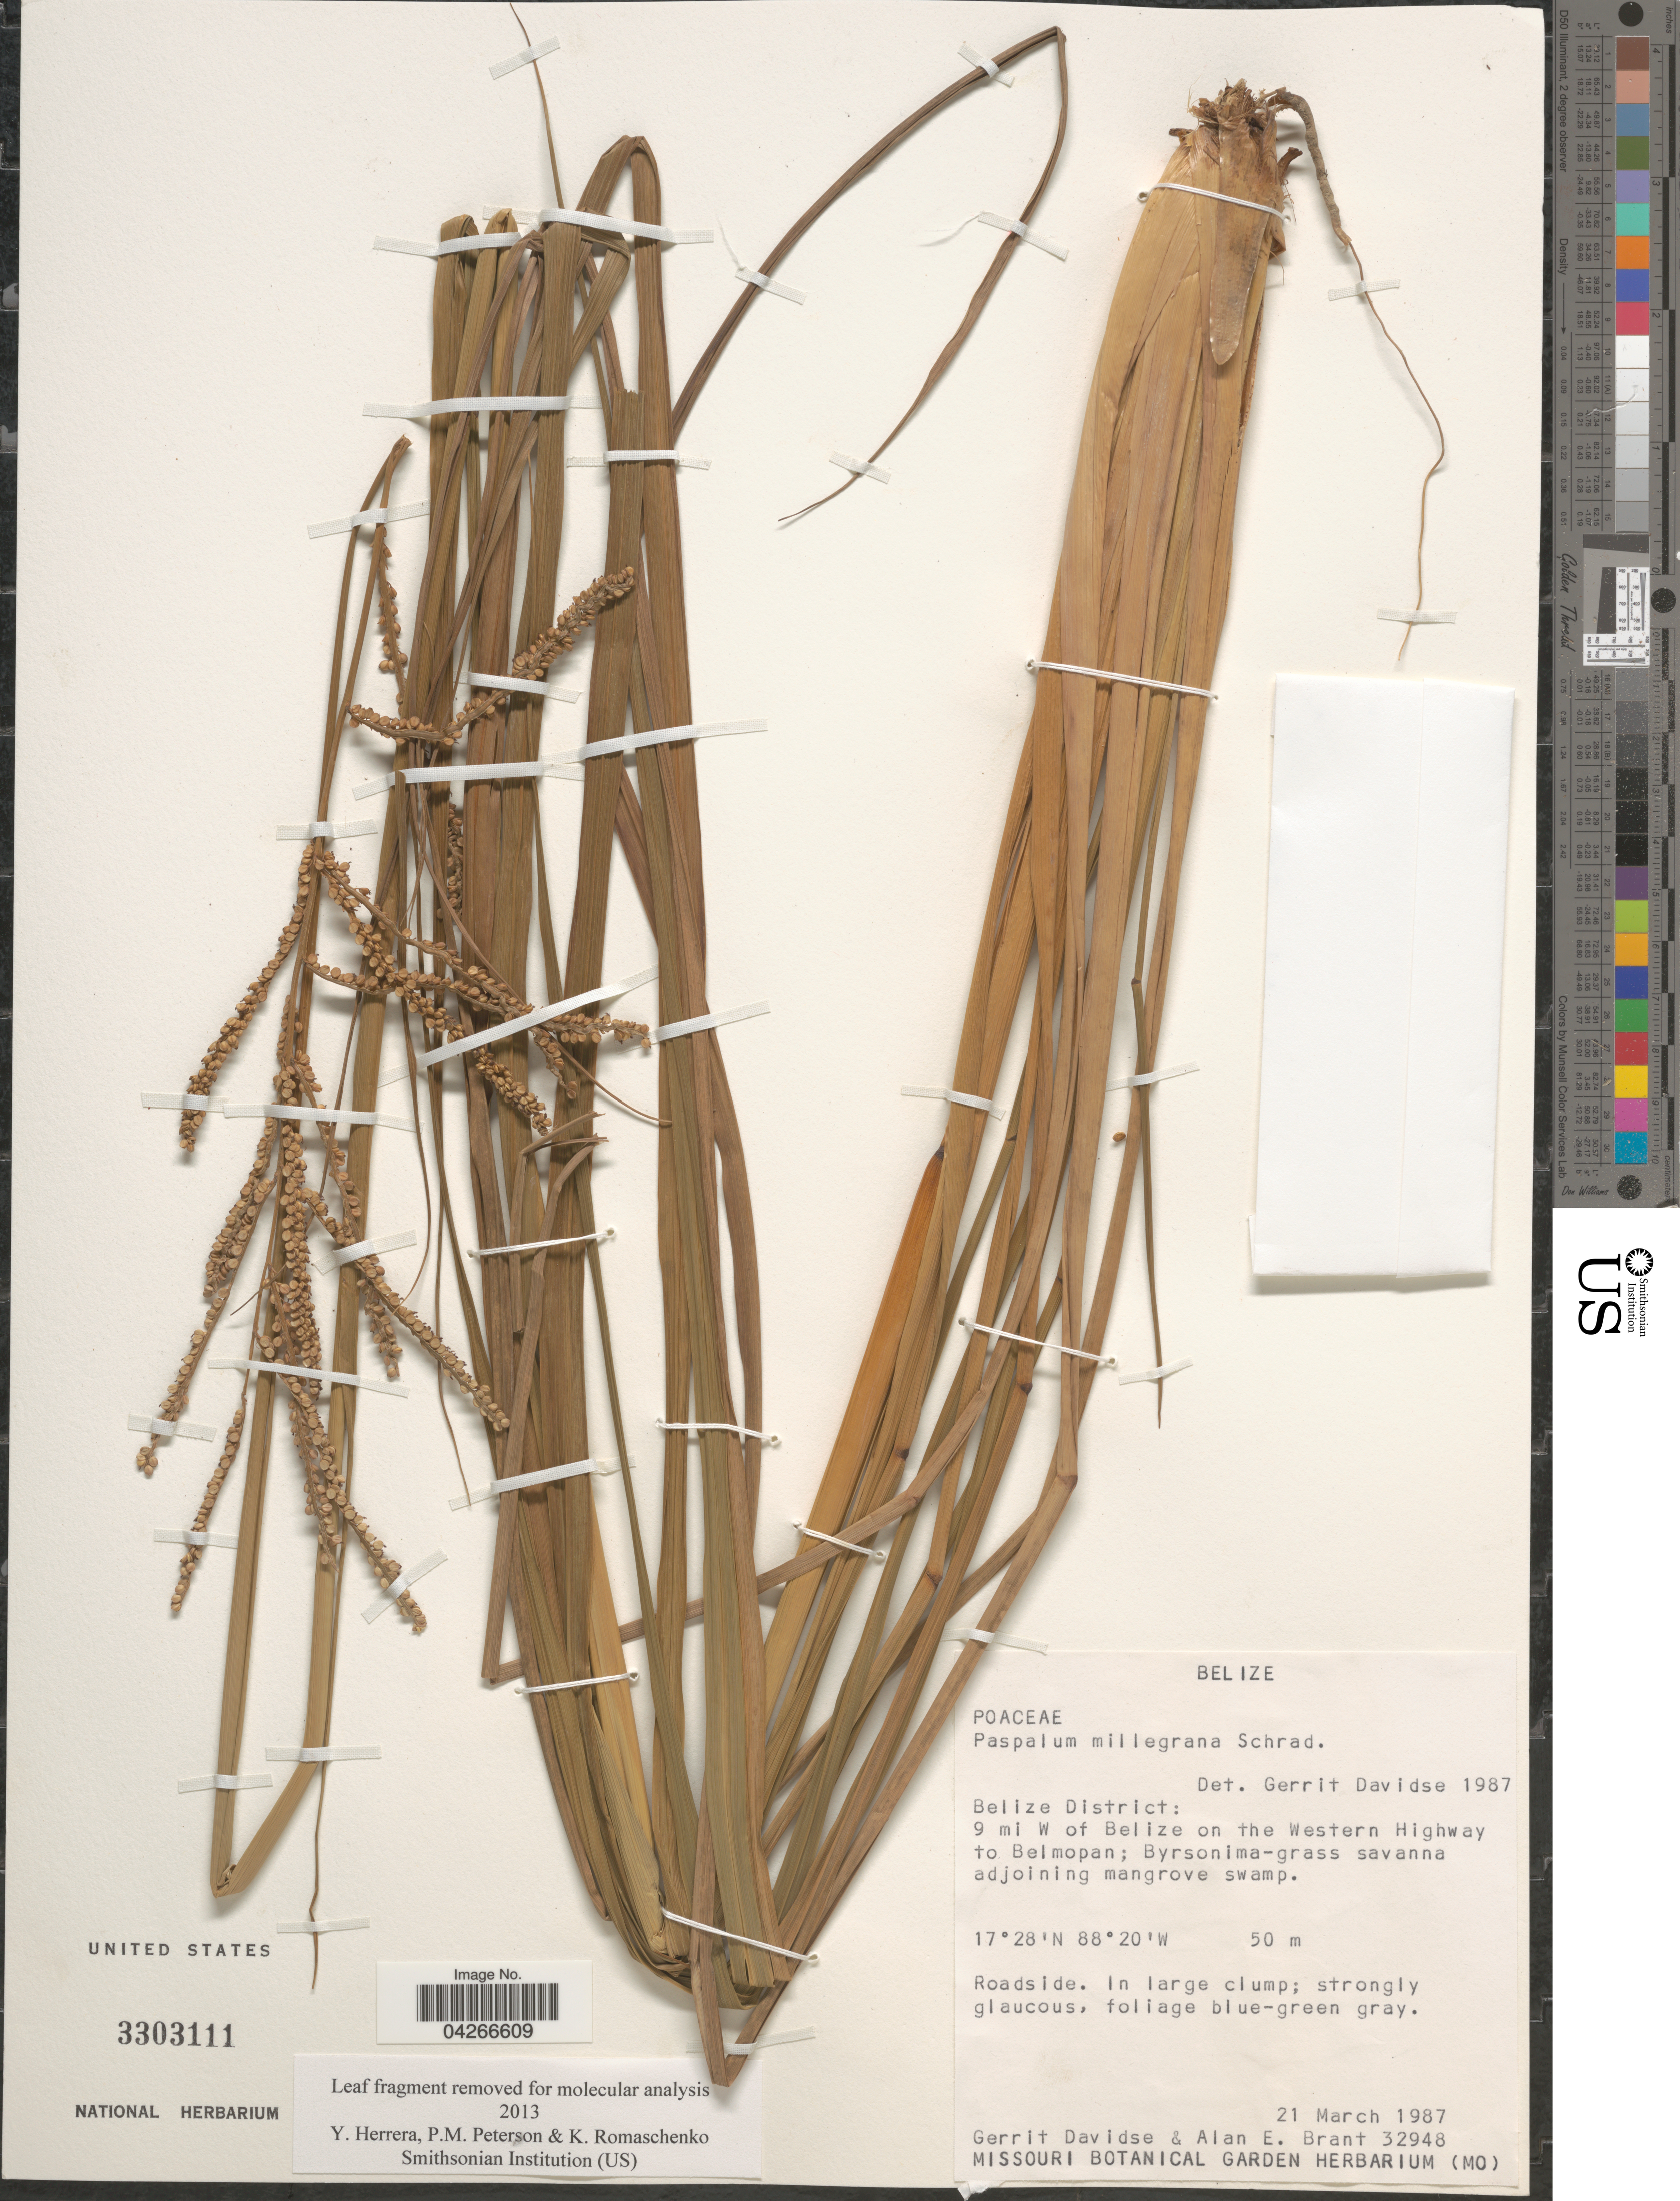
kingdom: Plantae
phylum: Tracheophyta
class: Liliopsida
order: Poales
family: Poaceae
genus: Paspalum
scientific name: Paspalum millegrana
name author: Schrad.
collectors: G. Davidse & A. Brant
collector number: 32948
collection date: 1987-03-21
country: Belize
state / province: Belize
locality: Belize District. 9 mi W of Belize on the Western Highway to Belmopan.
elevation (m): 50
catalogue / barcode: US 3303111